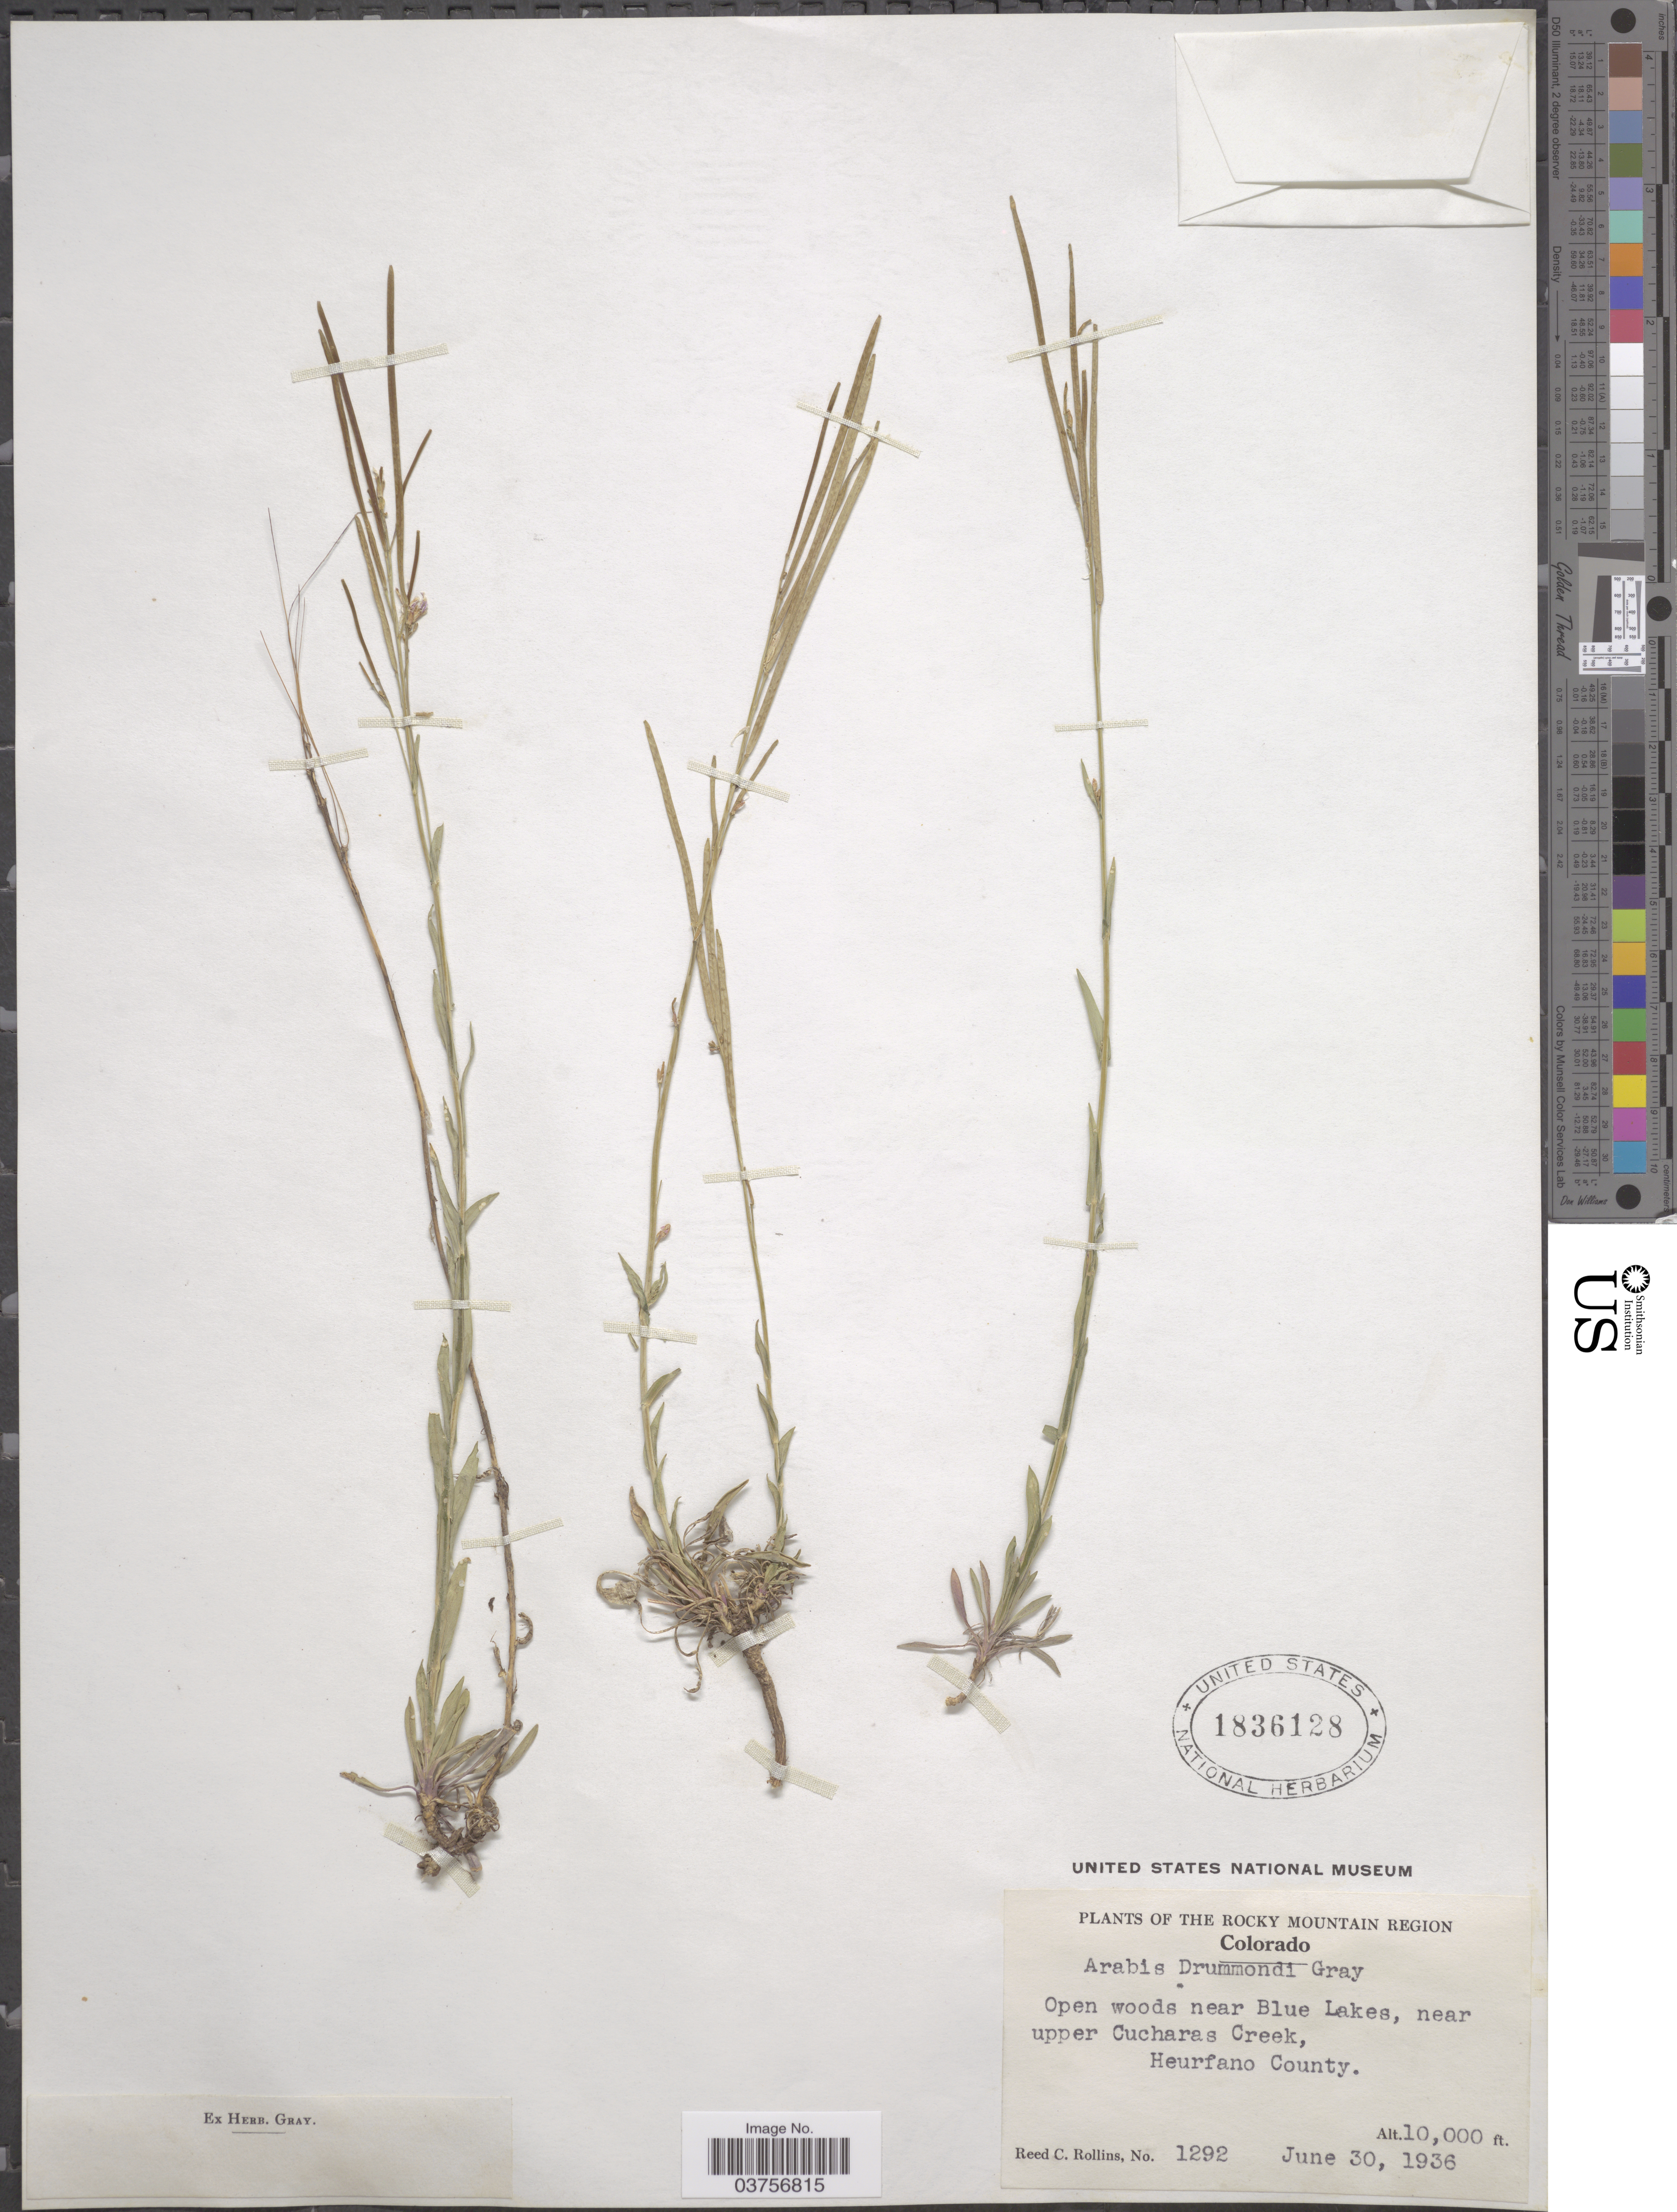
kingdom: Plantae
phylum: Tracheophyta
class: Magnoliopsida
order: Brassicales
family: Brassicaceae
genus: Arabis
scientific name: Arabis drummondii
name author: A. Gray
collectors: R. C. Rollins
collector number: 1292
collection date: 1936-06-30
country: United States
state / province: Colorado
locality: The Rocky Mountain Region. Open woods near Blue Lakes, near upper Cucharas Creek, Heurfano County.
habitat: open woods near lake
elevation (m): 3048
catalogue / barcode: US 1836128